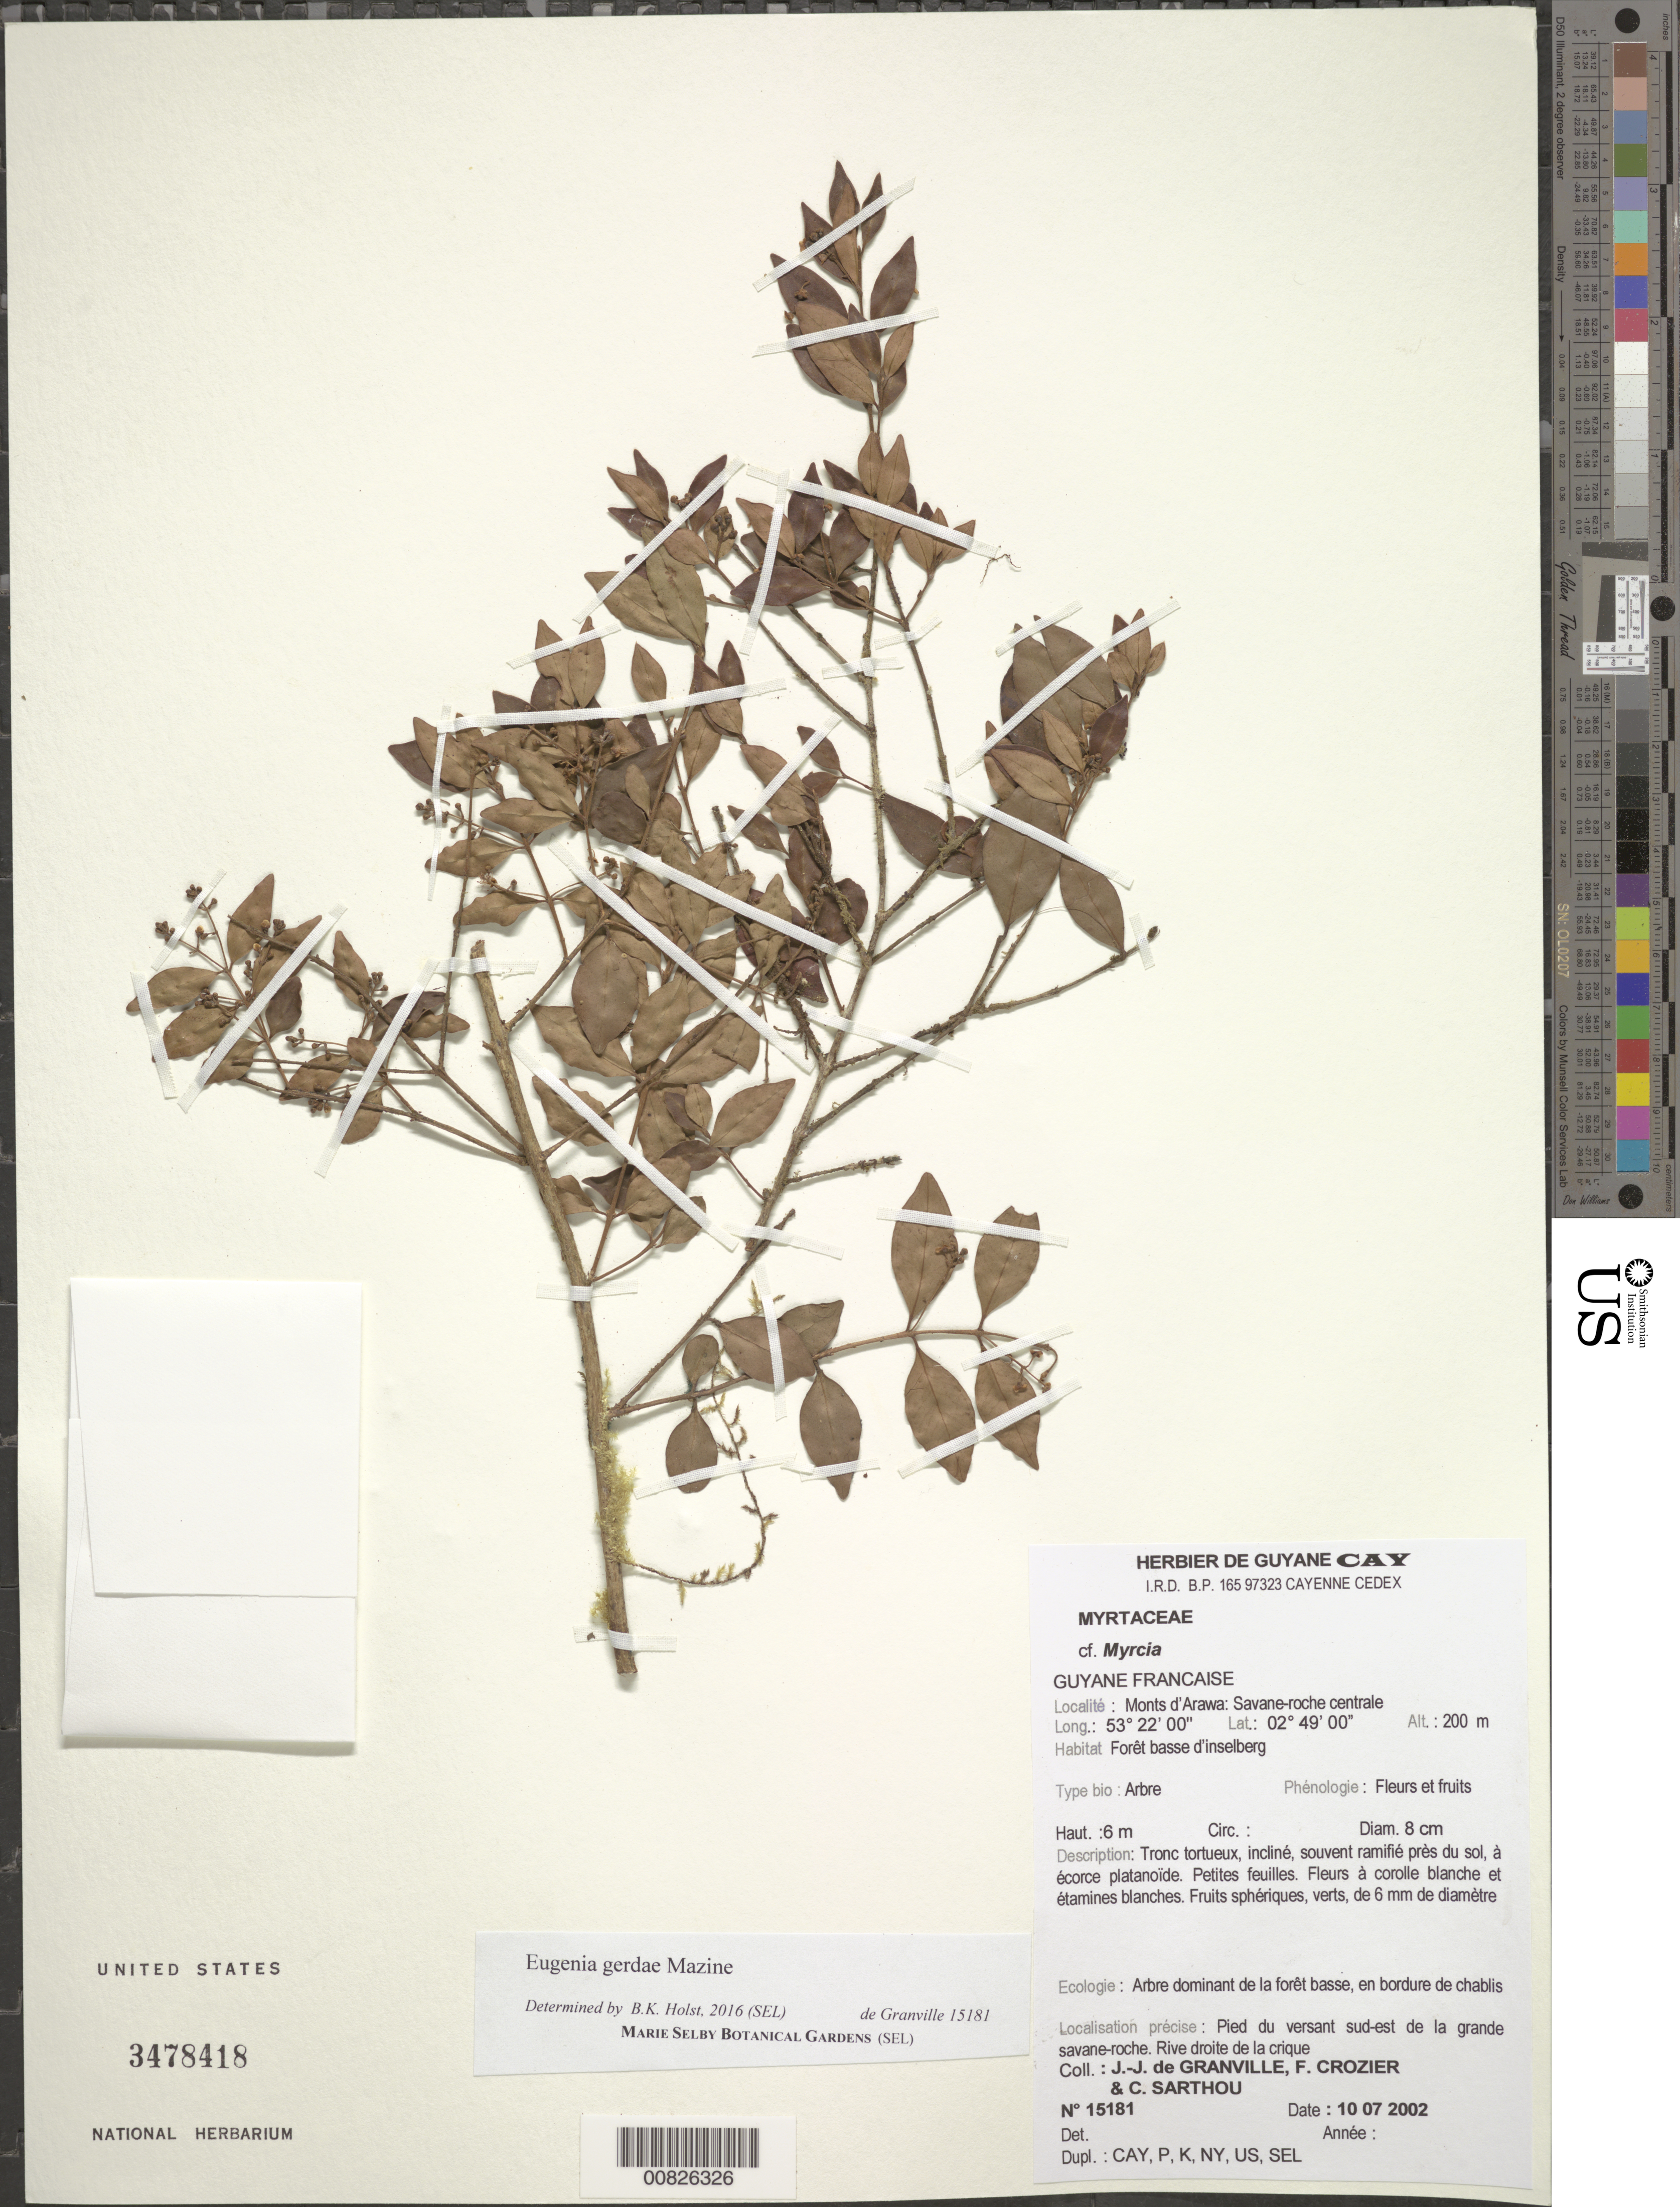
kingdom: Plantae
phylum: Tracheophyta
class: Magnoliopsida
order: Myrtales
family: Myrtaceae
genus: Eugenia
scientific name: Eugenia gerdae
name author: Mazine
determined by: Holst, Bruce K.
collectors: J.-J. de Granville, F. Crozier & C. Sarthou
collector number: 15181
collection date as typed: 10-Jul-02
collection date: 2002-07-10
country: French Guiana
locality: Monts d'Arawa, zone de la savane-roche centrale, pied du versant sud-est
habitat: Forêt basse d'inselberg; dominant de la forest basse, en bordure de chablis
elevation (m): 200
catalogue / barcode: US 3478418